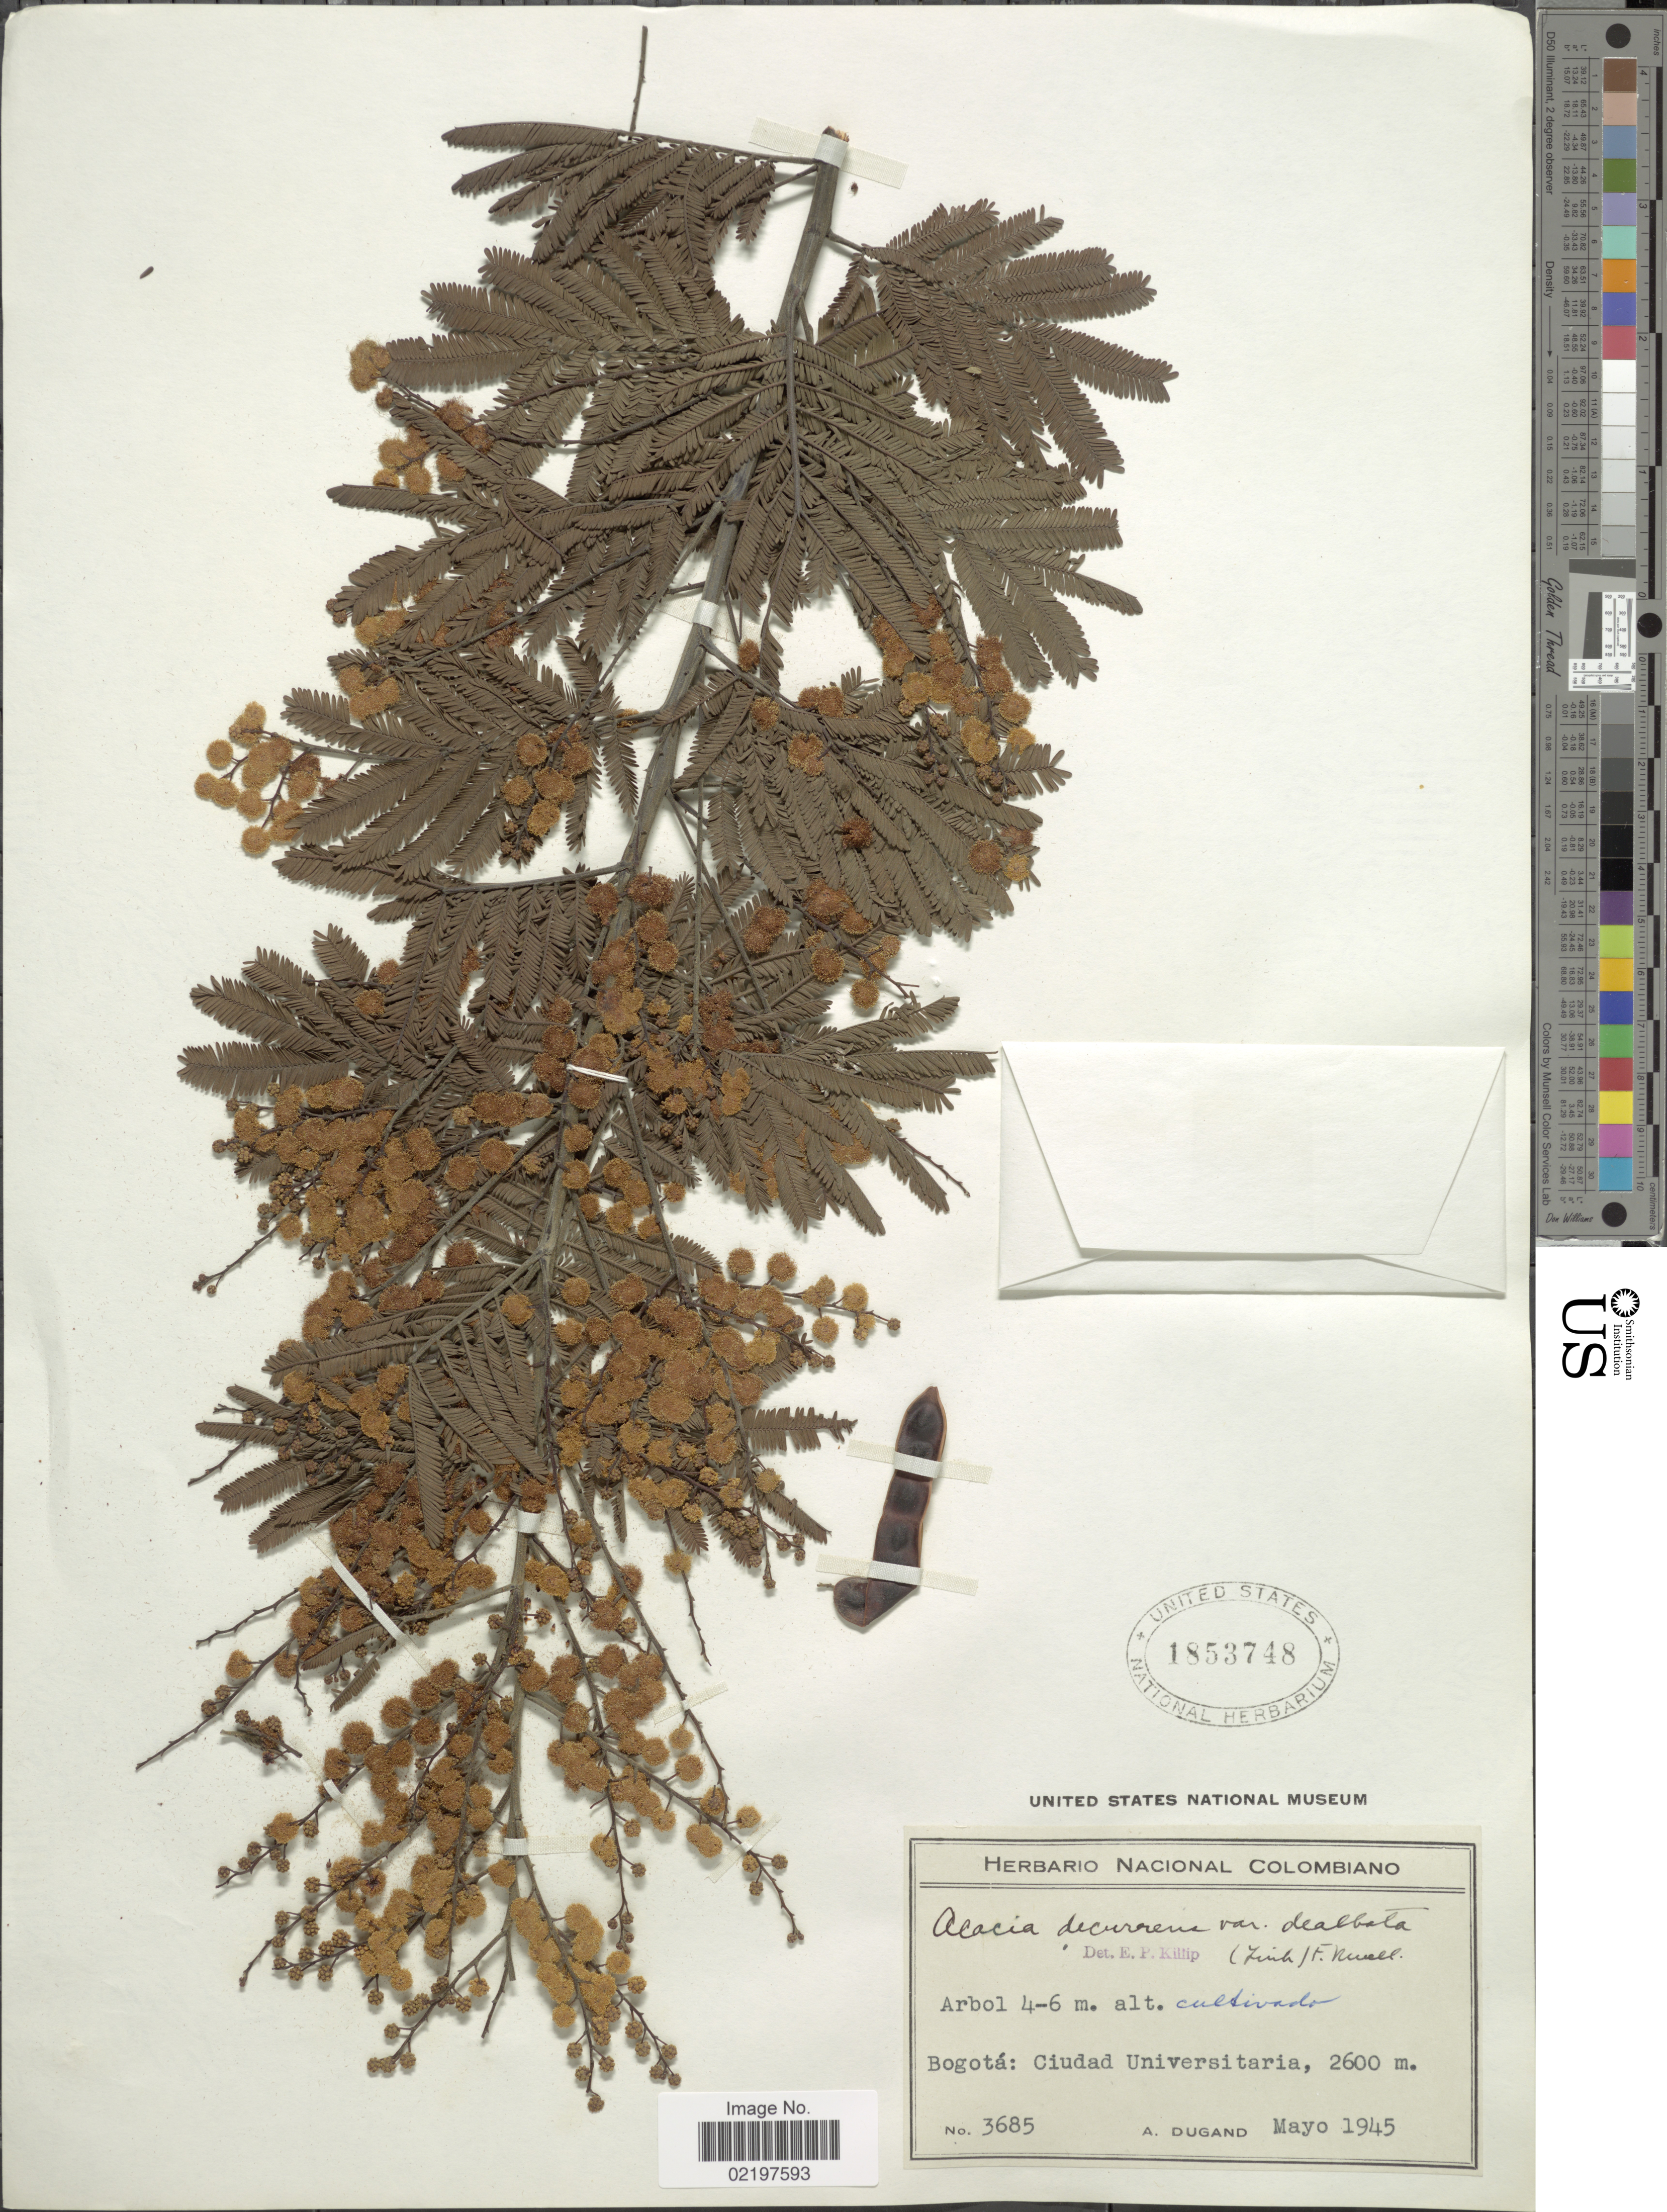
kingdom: Plantae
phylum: Tracheophyta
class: Magnoliopsida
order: Fabales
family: Fabaceae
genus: Acacia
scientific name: Acacia decurrens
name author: (J.C. Wendl.) Willd.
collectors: A. Dugand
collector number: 3685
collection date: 1945-05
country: Colombia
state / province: Bogota D.C.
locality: Bogotá:; Ciudad Universitaria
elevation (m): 2600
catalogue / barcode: US 1853748